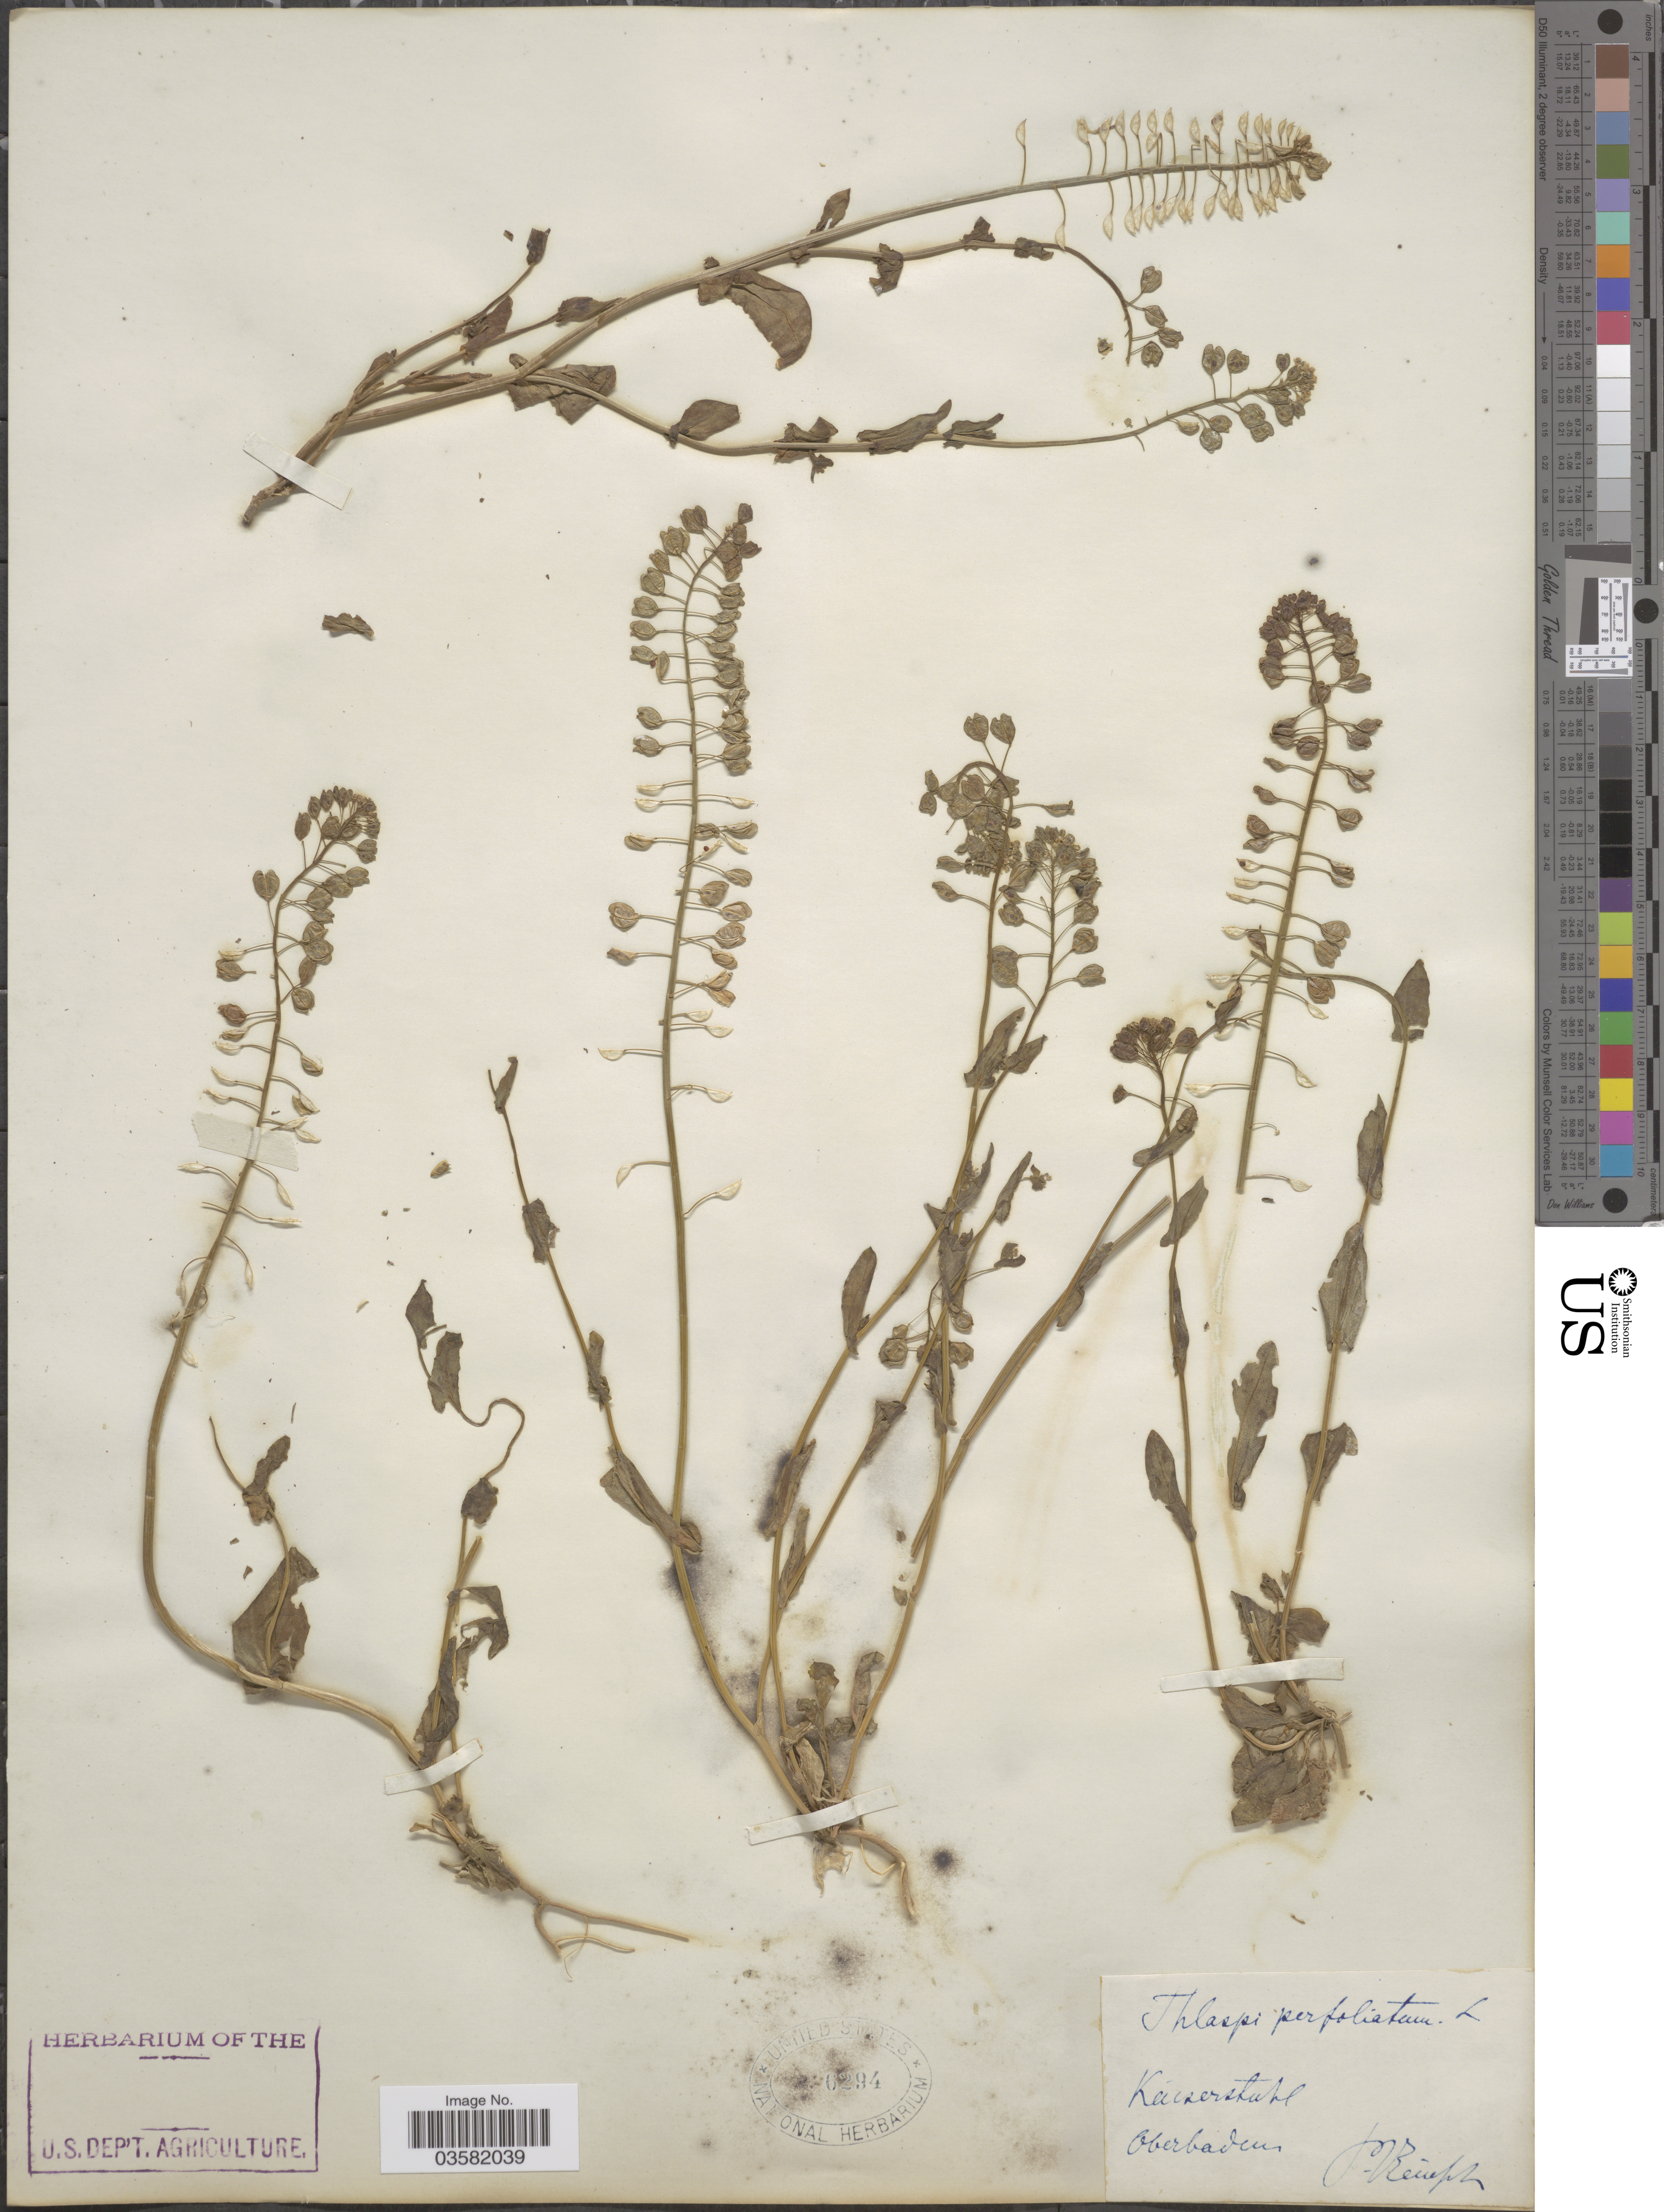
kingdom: Plantae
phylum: Tracheophyta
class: Magnoliopsida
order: Brassicales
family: Brassicaceae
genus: Thlaspi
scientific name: Thlaspi perfoliatum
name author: L.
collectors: P. Reinsch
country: Germany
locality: Kaiserstuhl Oberbaden.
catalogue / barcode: US 6294